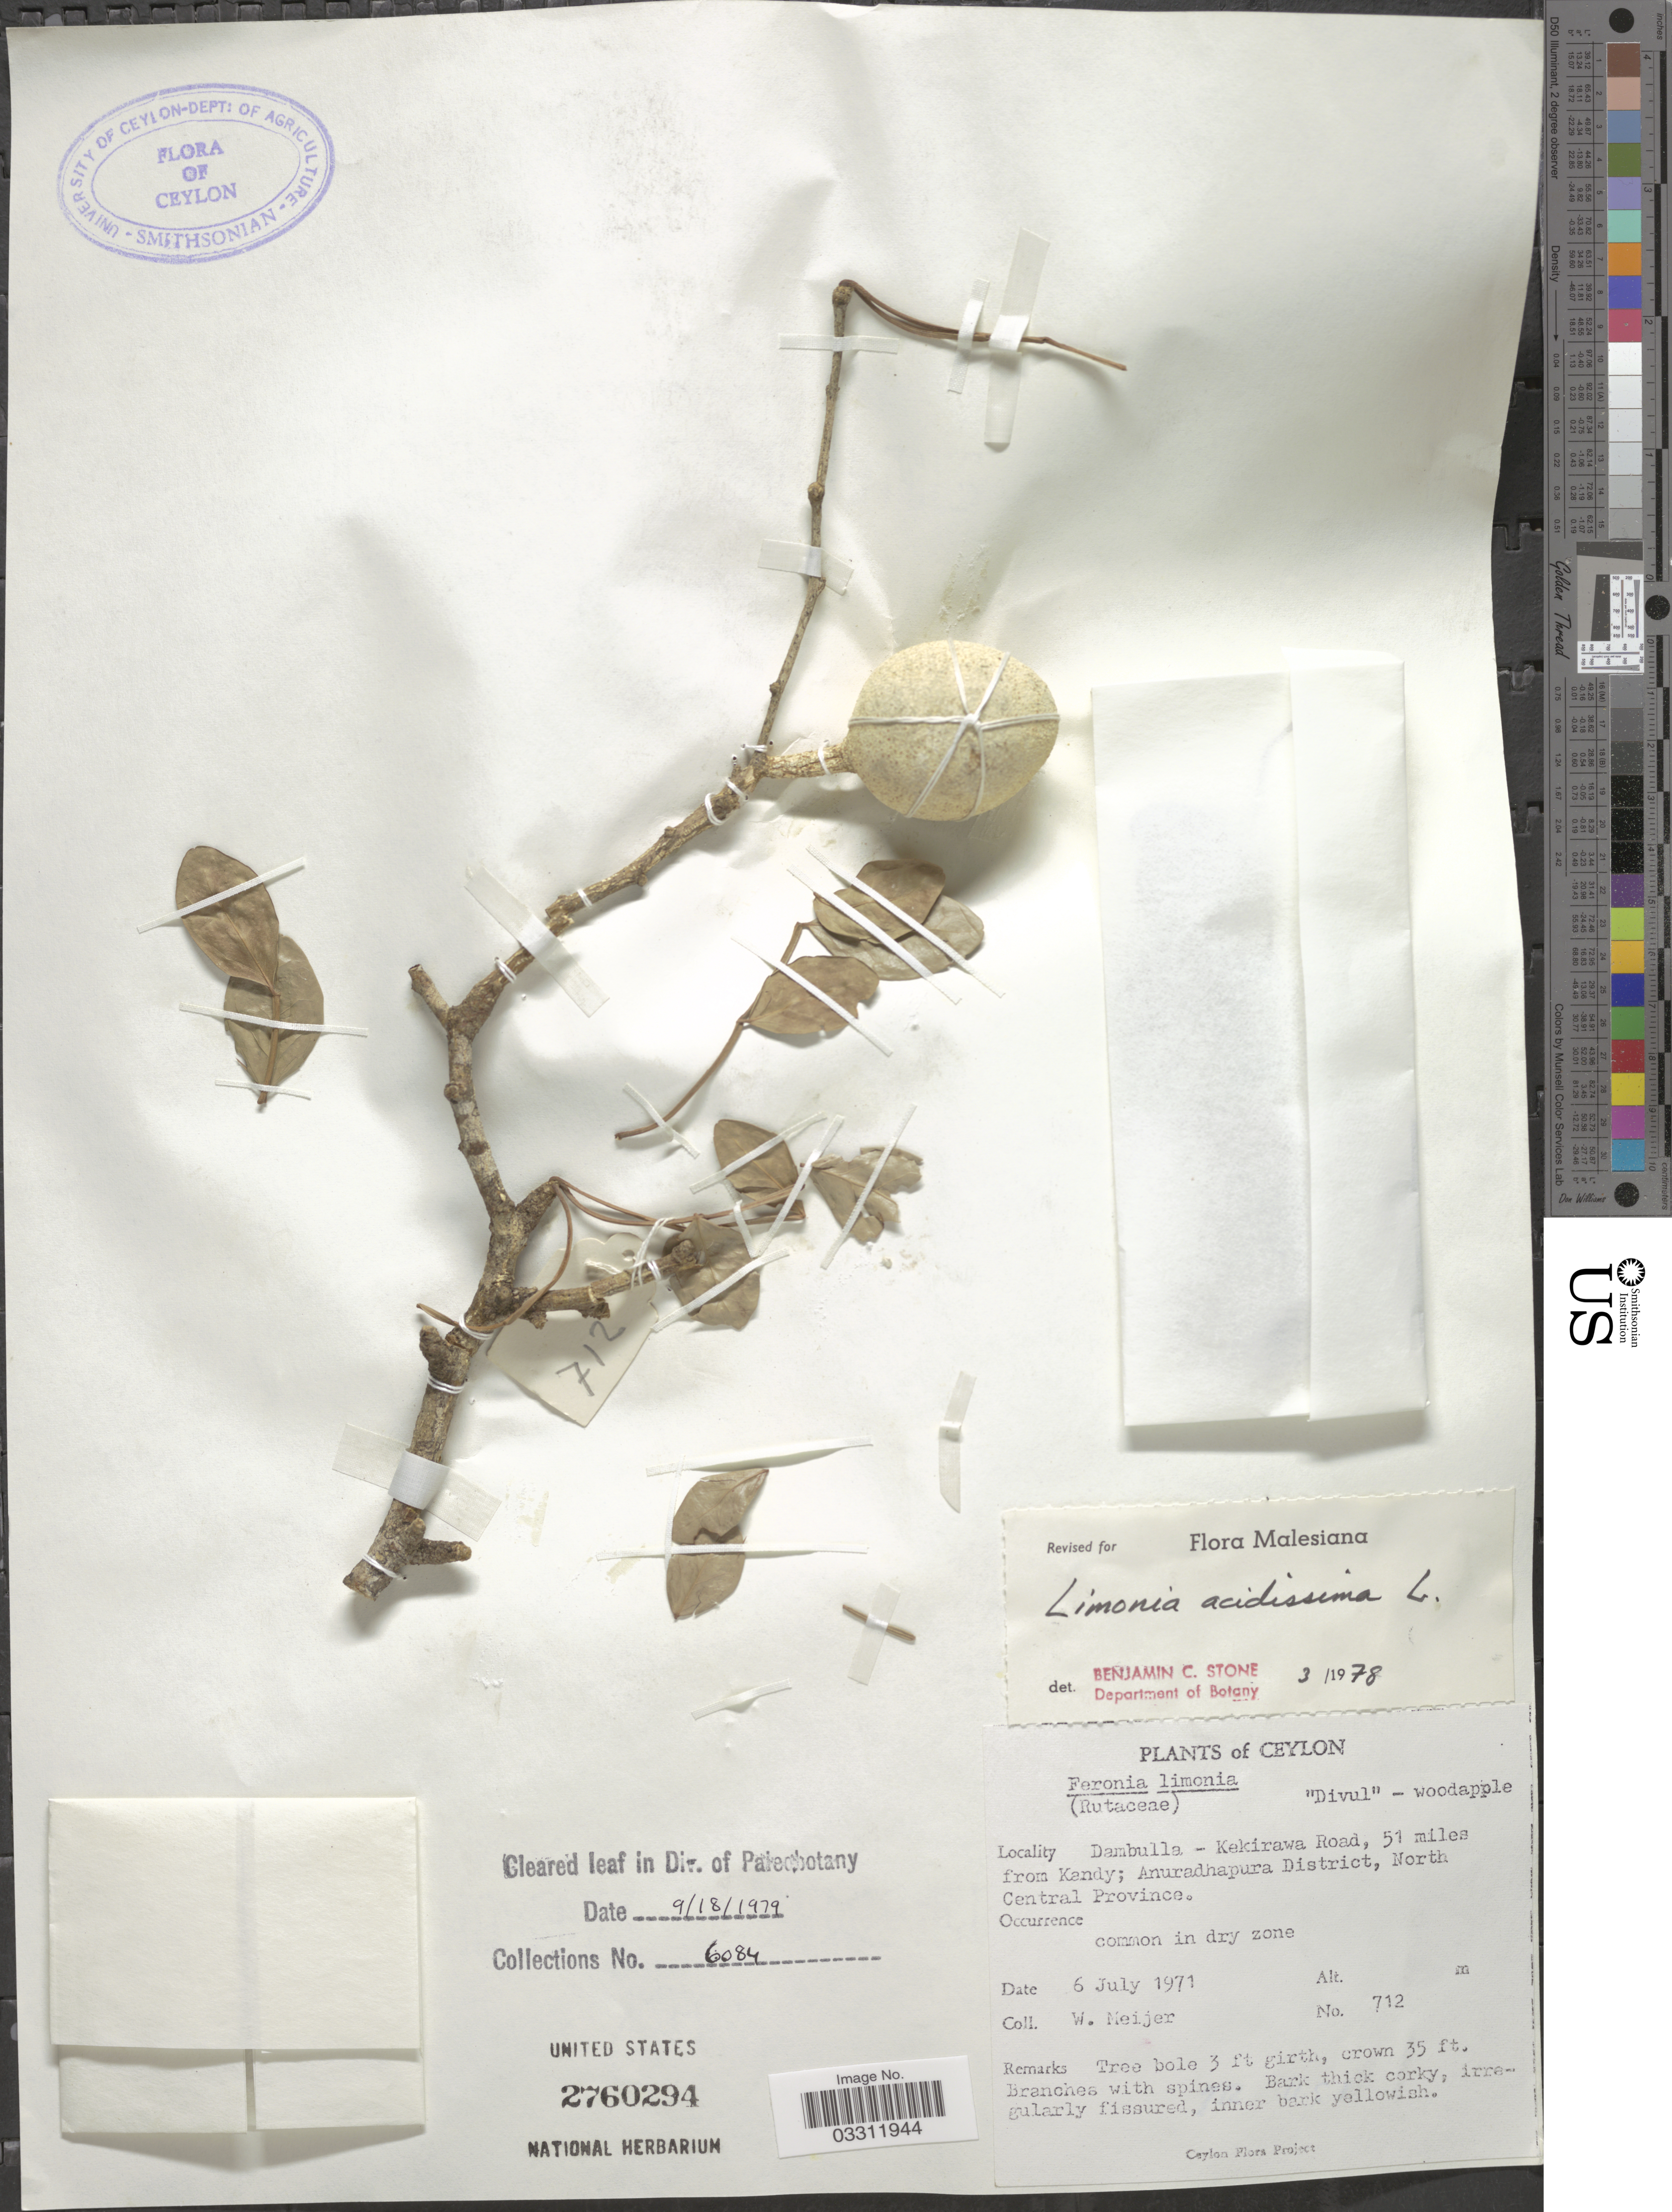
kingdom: Plantae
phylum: Tracheophyta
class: Magnoliopsida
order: Sapindales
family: Rutaceae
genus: Limonia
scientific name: Limonia acidissima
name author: L.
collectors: W. Meijer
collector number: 712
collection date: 1971-07-06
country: Sri Lanka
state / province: North Central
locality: Ceylon. Dambulla - Kekirawa Road, 51 miles from Kandy; Anuradhapura District.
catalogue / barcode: US 2760294